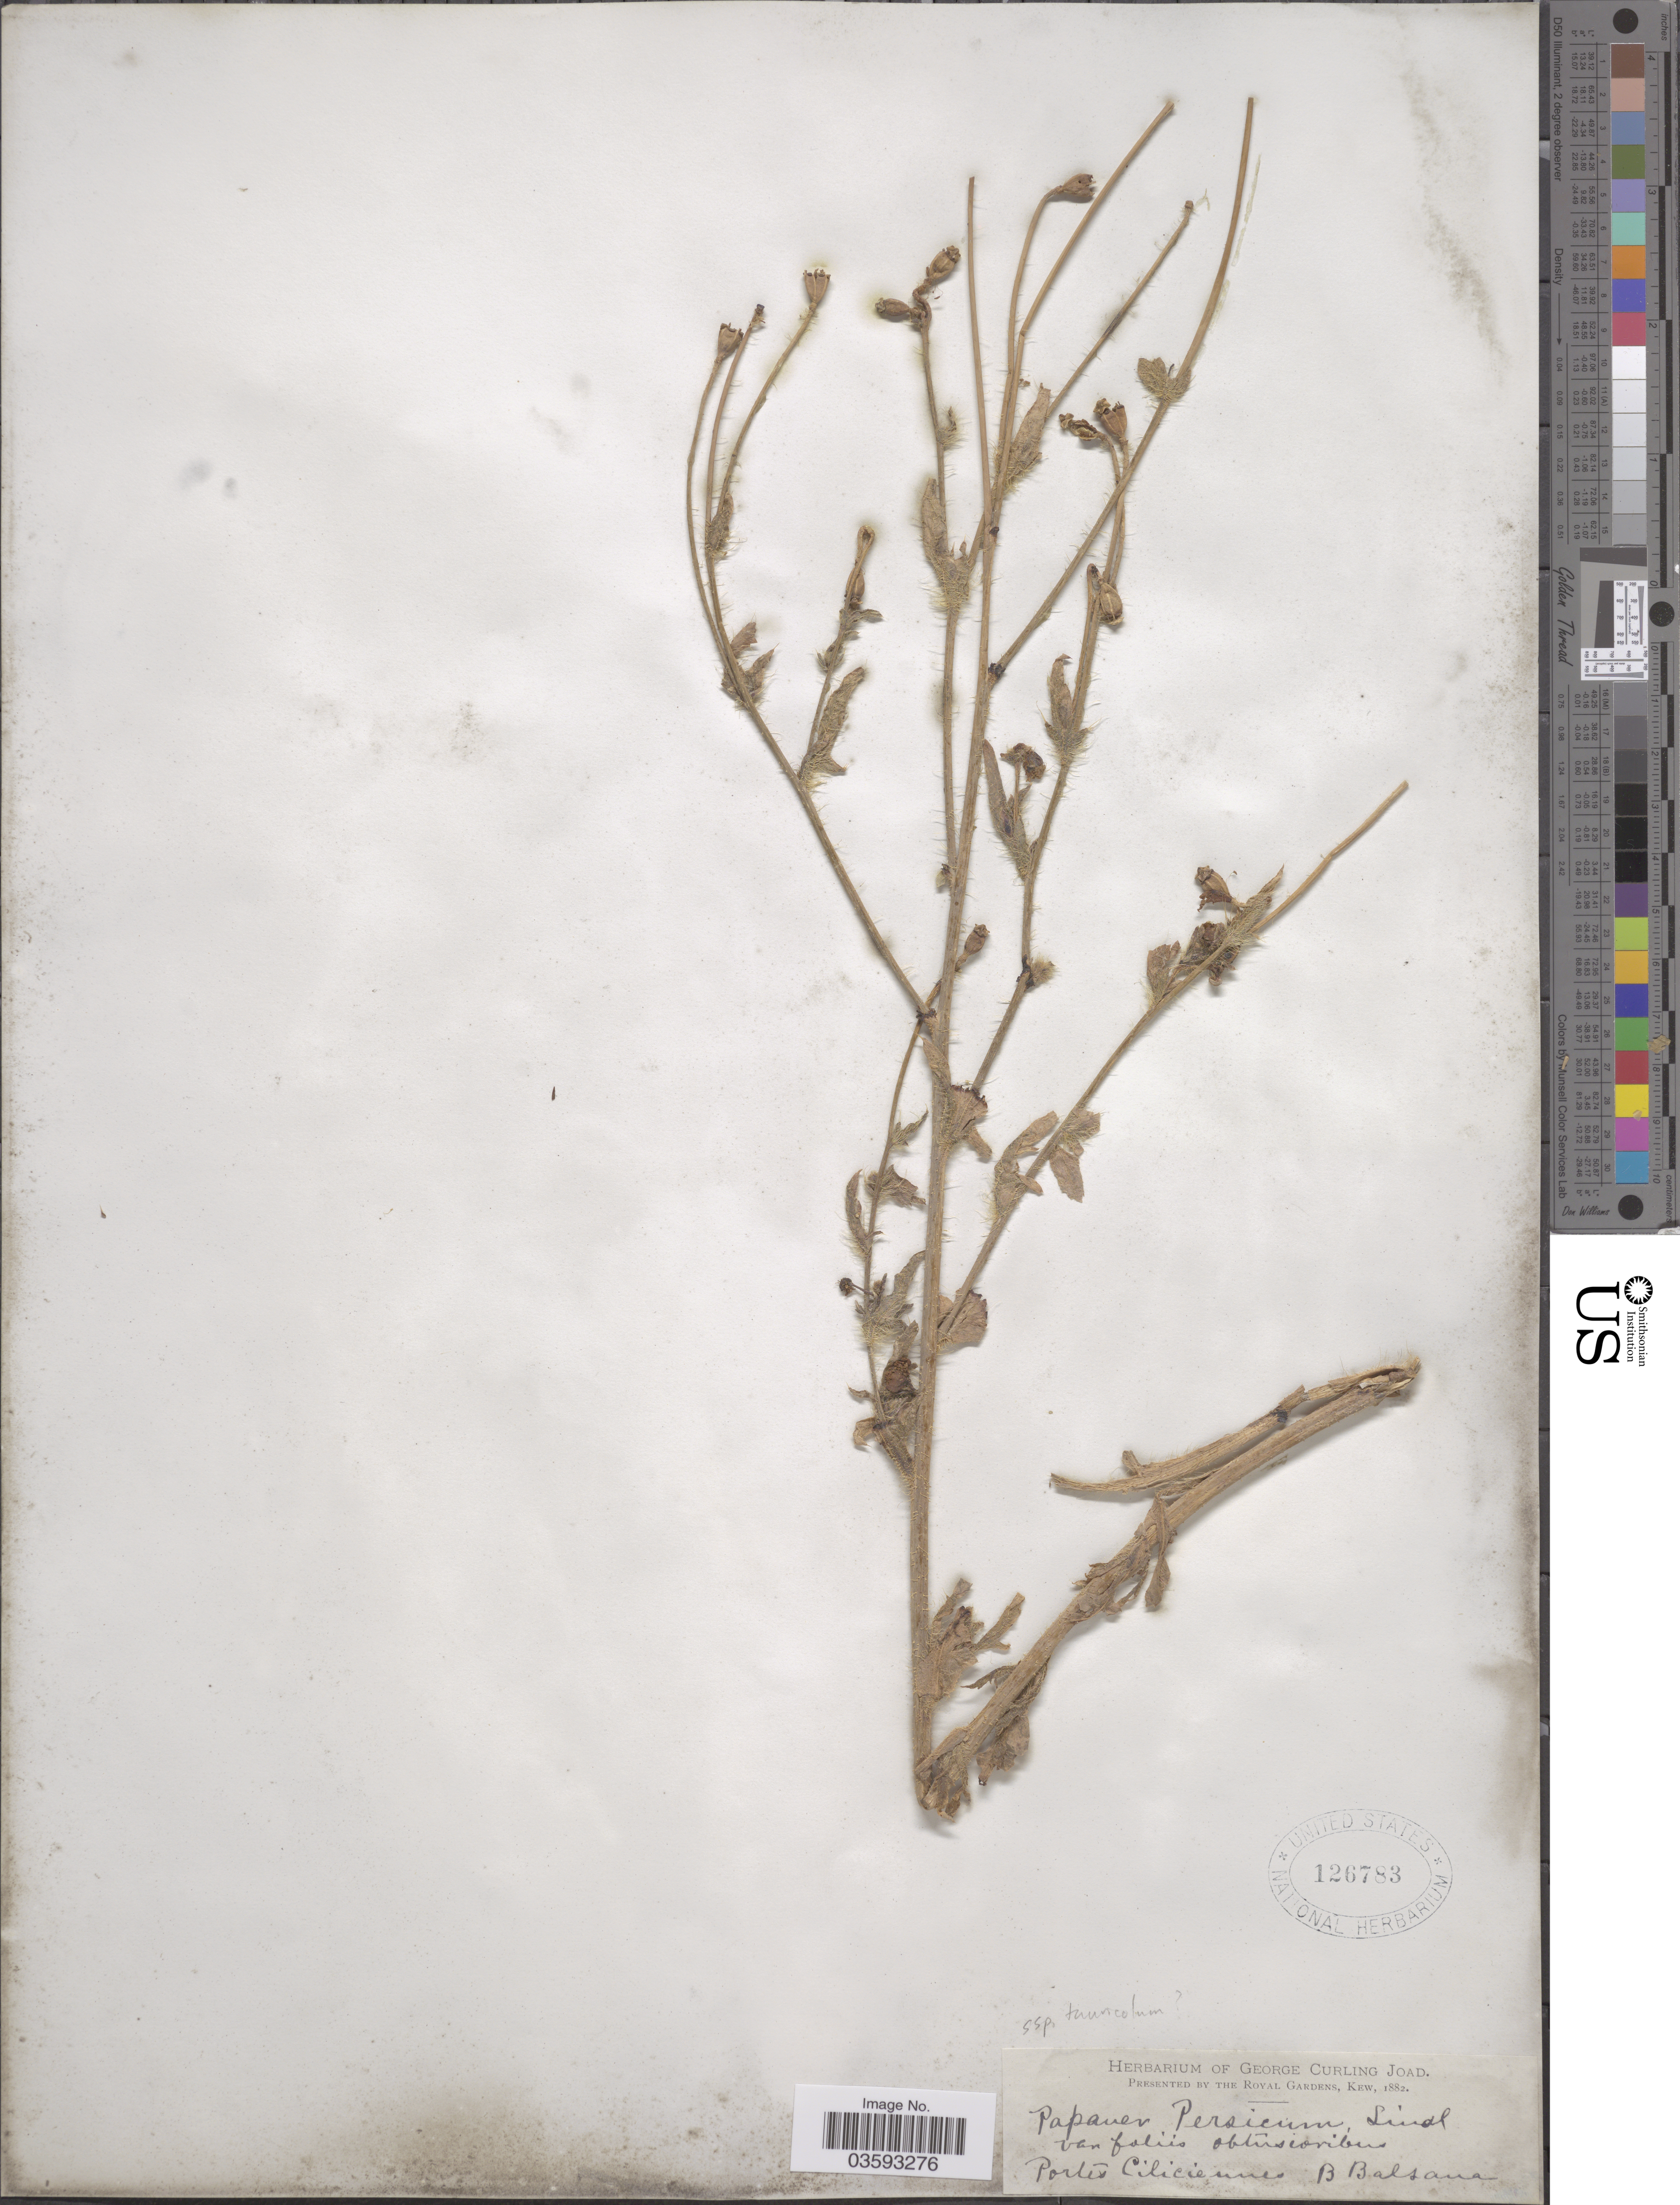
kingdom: Plantae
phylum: Tracheophyta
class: Magnoliopsida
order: Ranunculales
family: Papaveraceae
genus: Papaver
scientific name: Papaver persicum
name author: Lindl.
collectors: B. Balsana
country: Turkey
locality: Portes Ciliciennes.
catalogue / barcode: US 126783